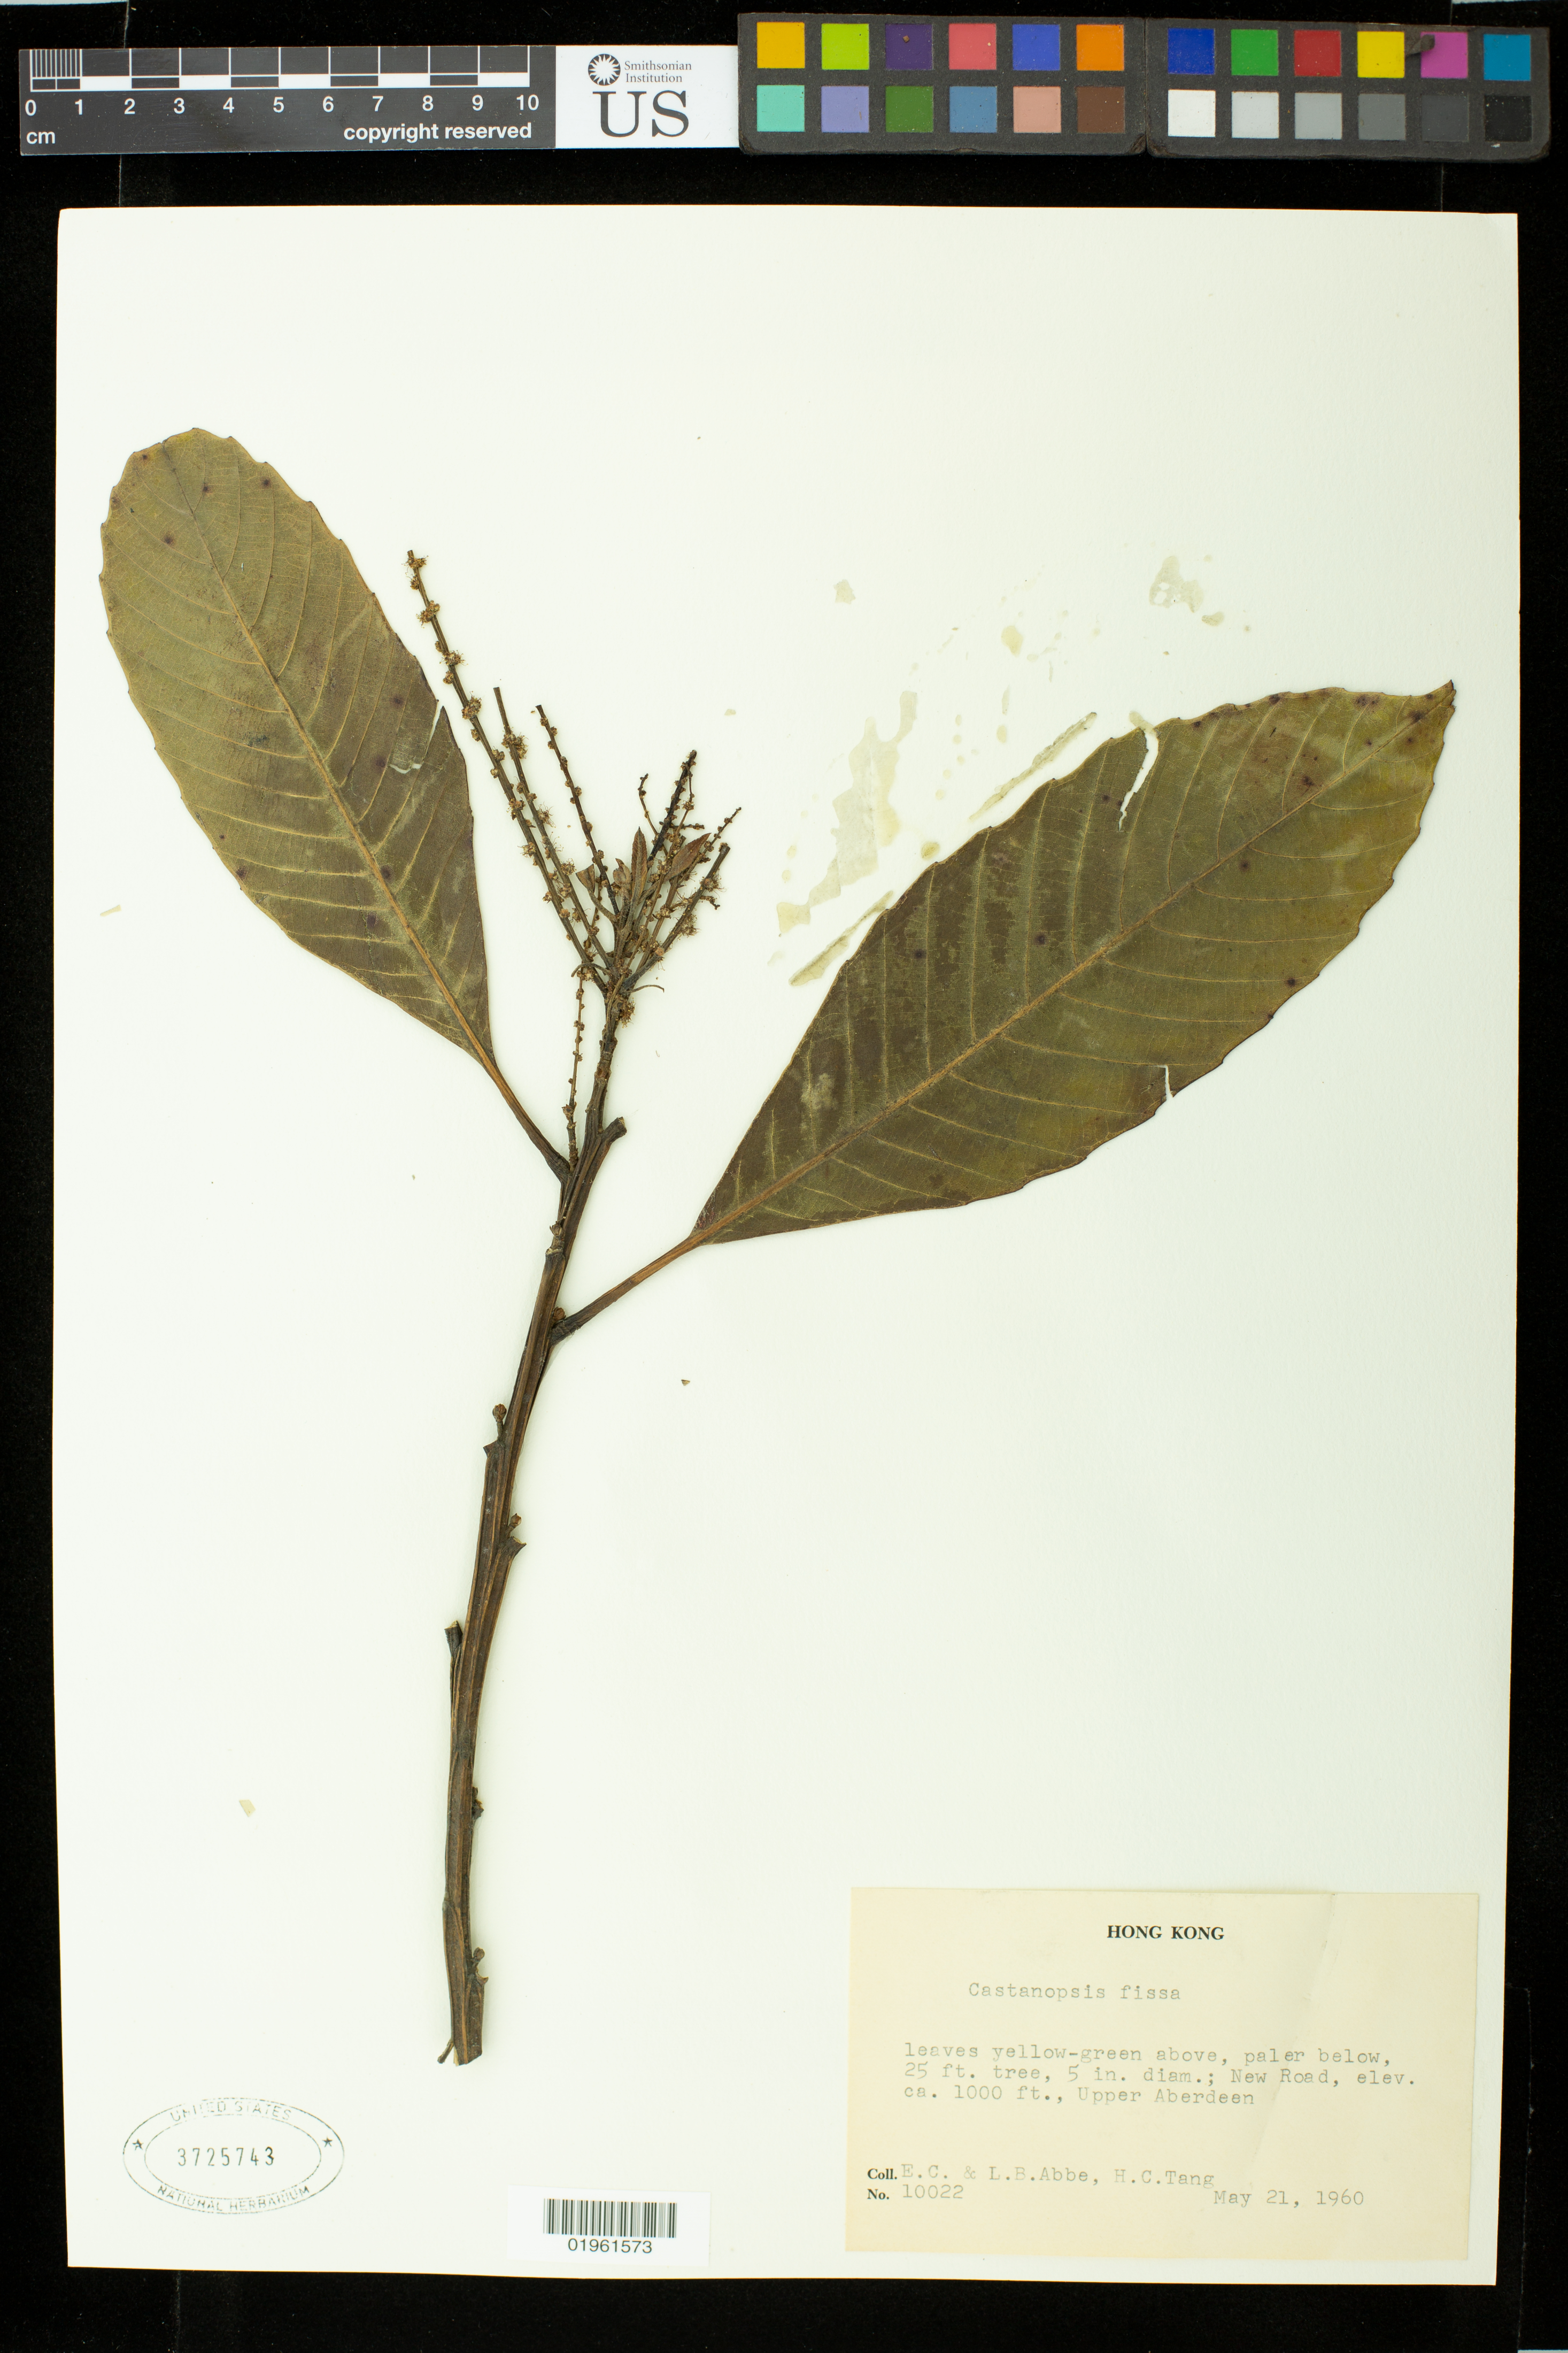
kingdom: Plantae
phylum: Tracheophyta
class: Magnoliopsida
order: Fagales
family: Fagaceae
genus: Castanopsis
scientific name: Castanopsis fissa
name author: (Champ. ex Benth.) Rehder & E.H. Wilson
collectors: L. B. Abbe, E. C. Abbe & H. Tang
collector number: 10022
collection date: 1960-05-21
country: China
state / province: Hong Kong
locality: Upper Aberdeen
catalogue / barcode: US 3725743